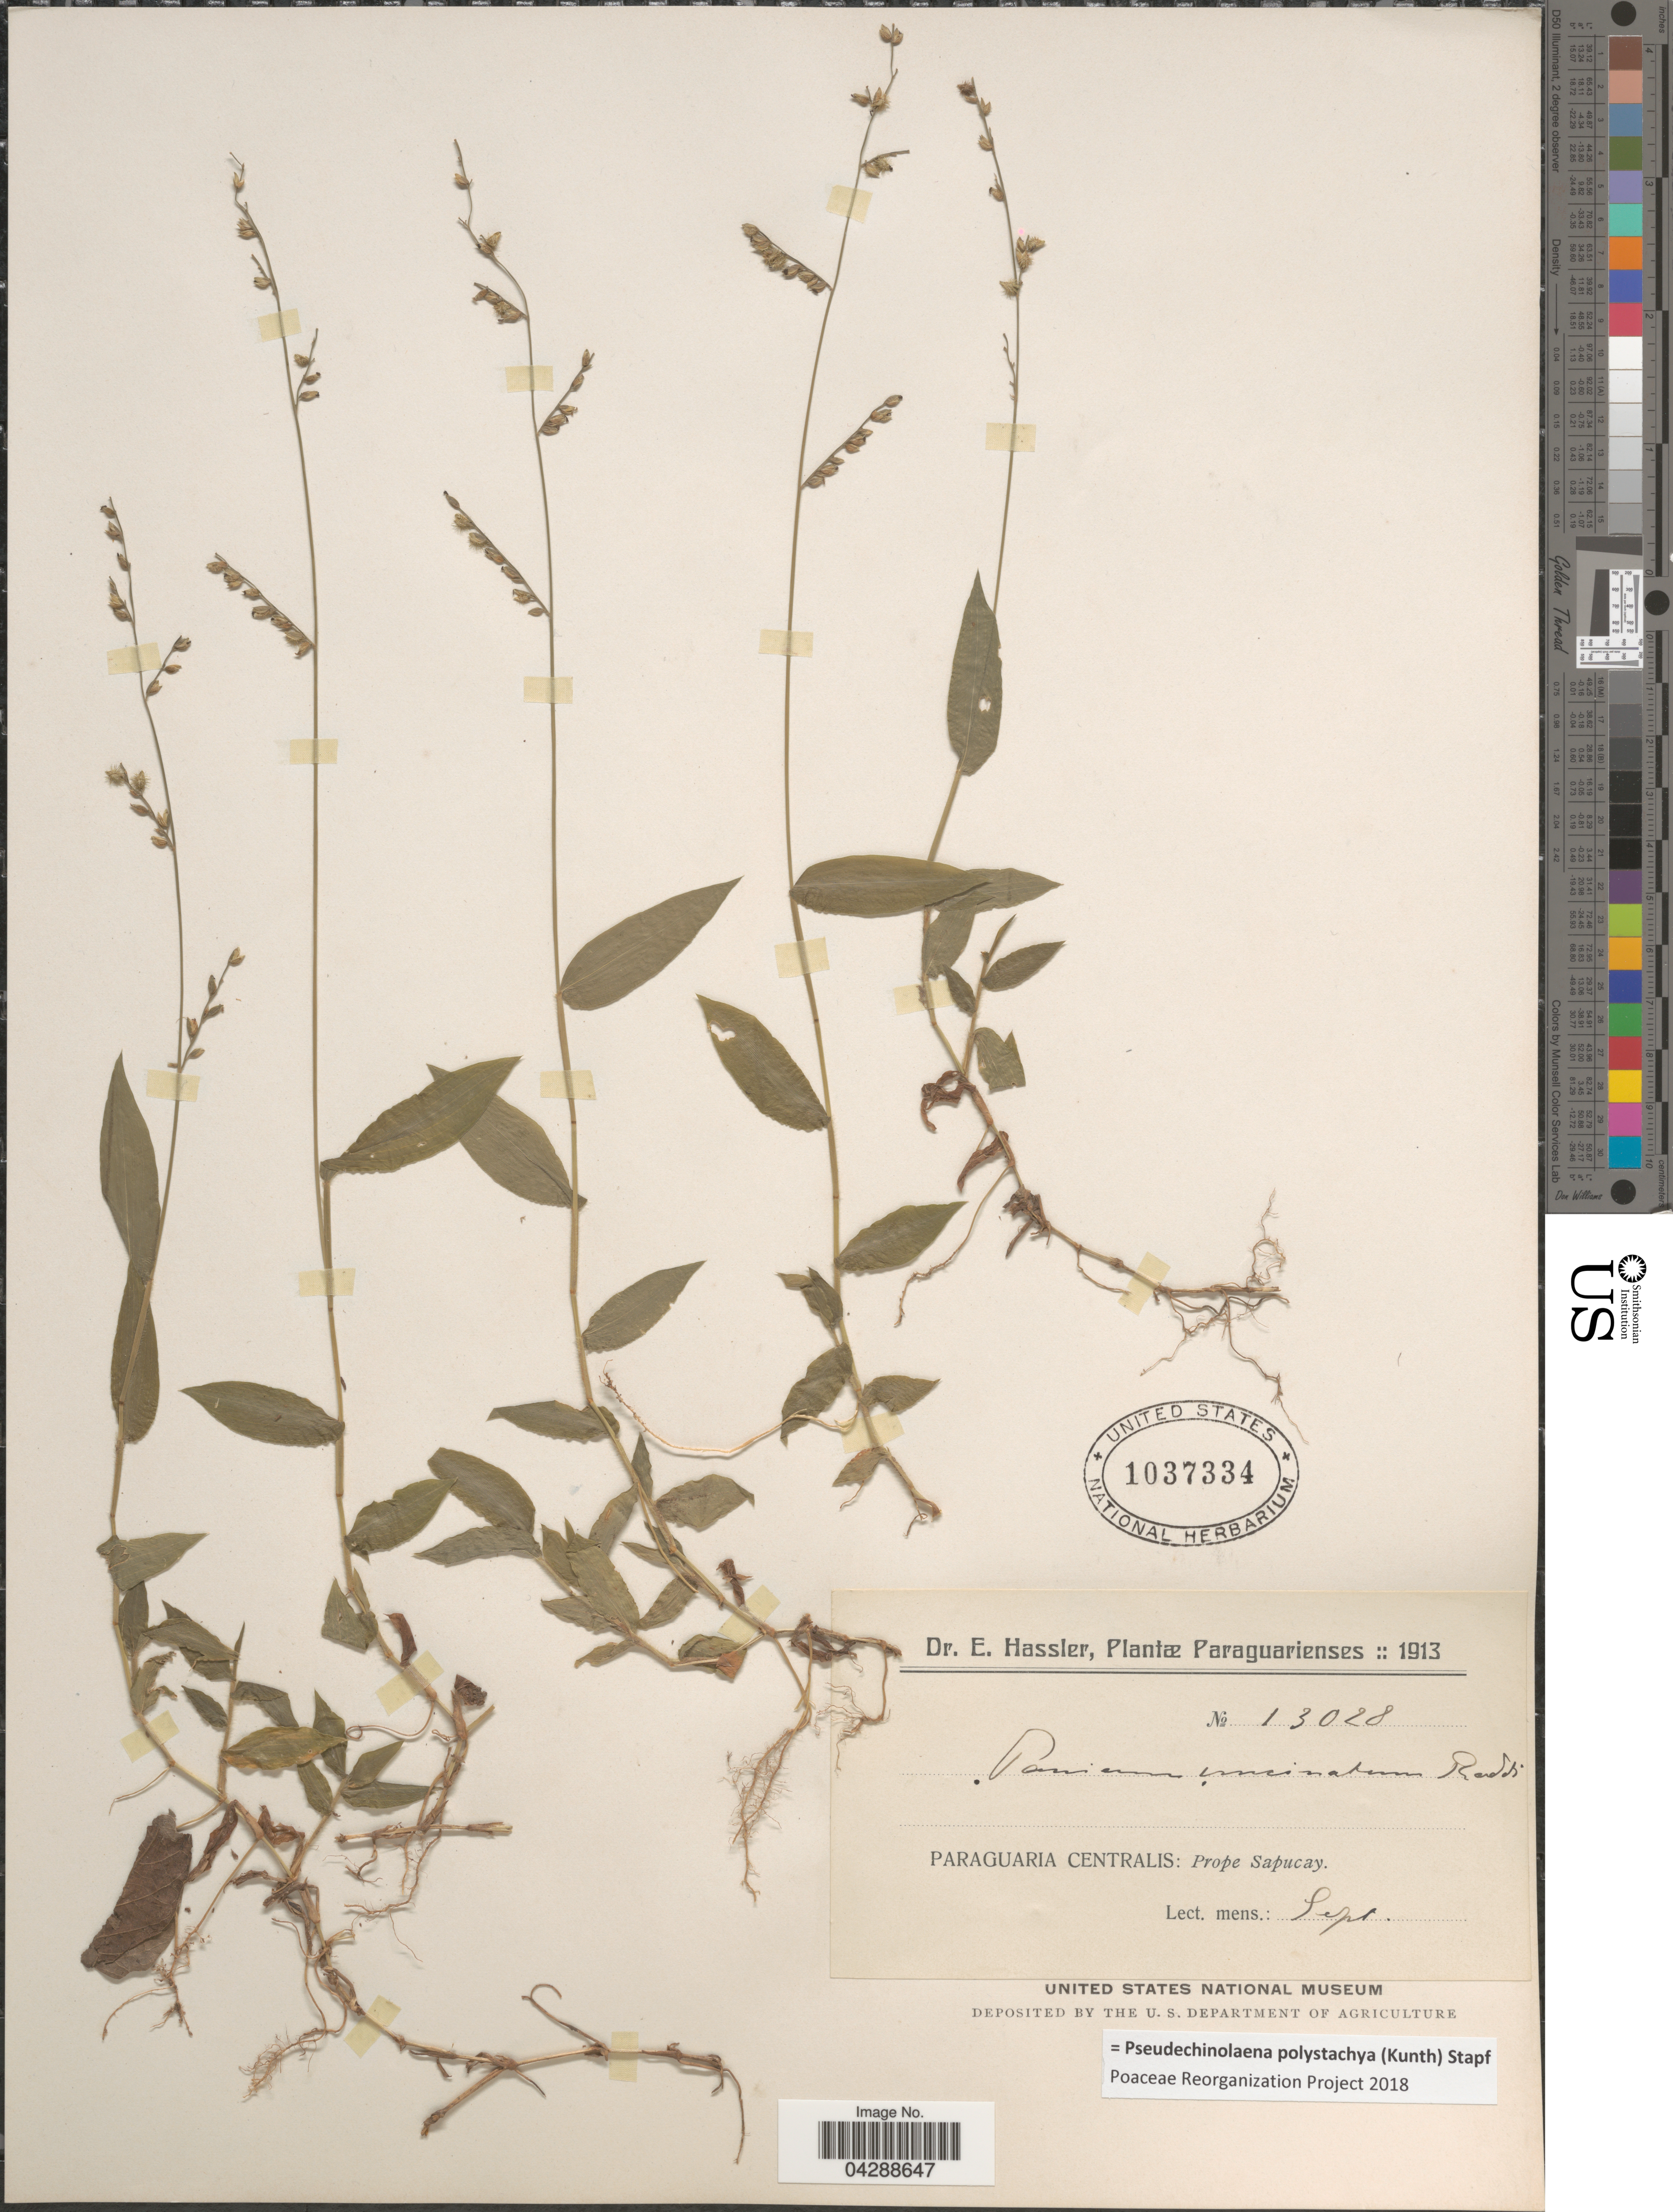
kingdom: Plantae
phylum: Tracheophyta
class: Liliopsida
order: Poales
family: Poaceae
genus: Pseudechinolaena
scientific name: Pseudechinolaena polystachya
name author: (Kunth) Stapf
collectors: E. Hassler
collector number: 13028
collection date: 1913-09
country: Paraguay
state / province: Paraguari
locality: Paraguaria Centralis: Prope Sapucay.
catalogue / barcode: US 1037334